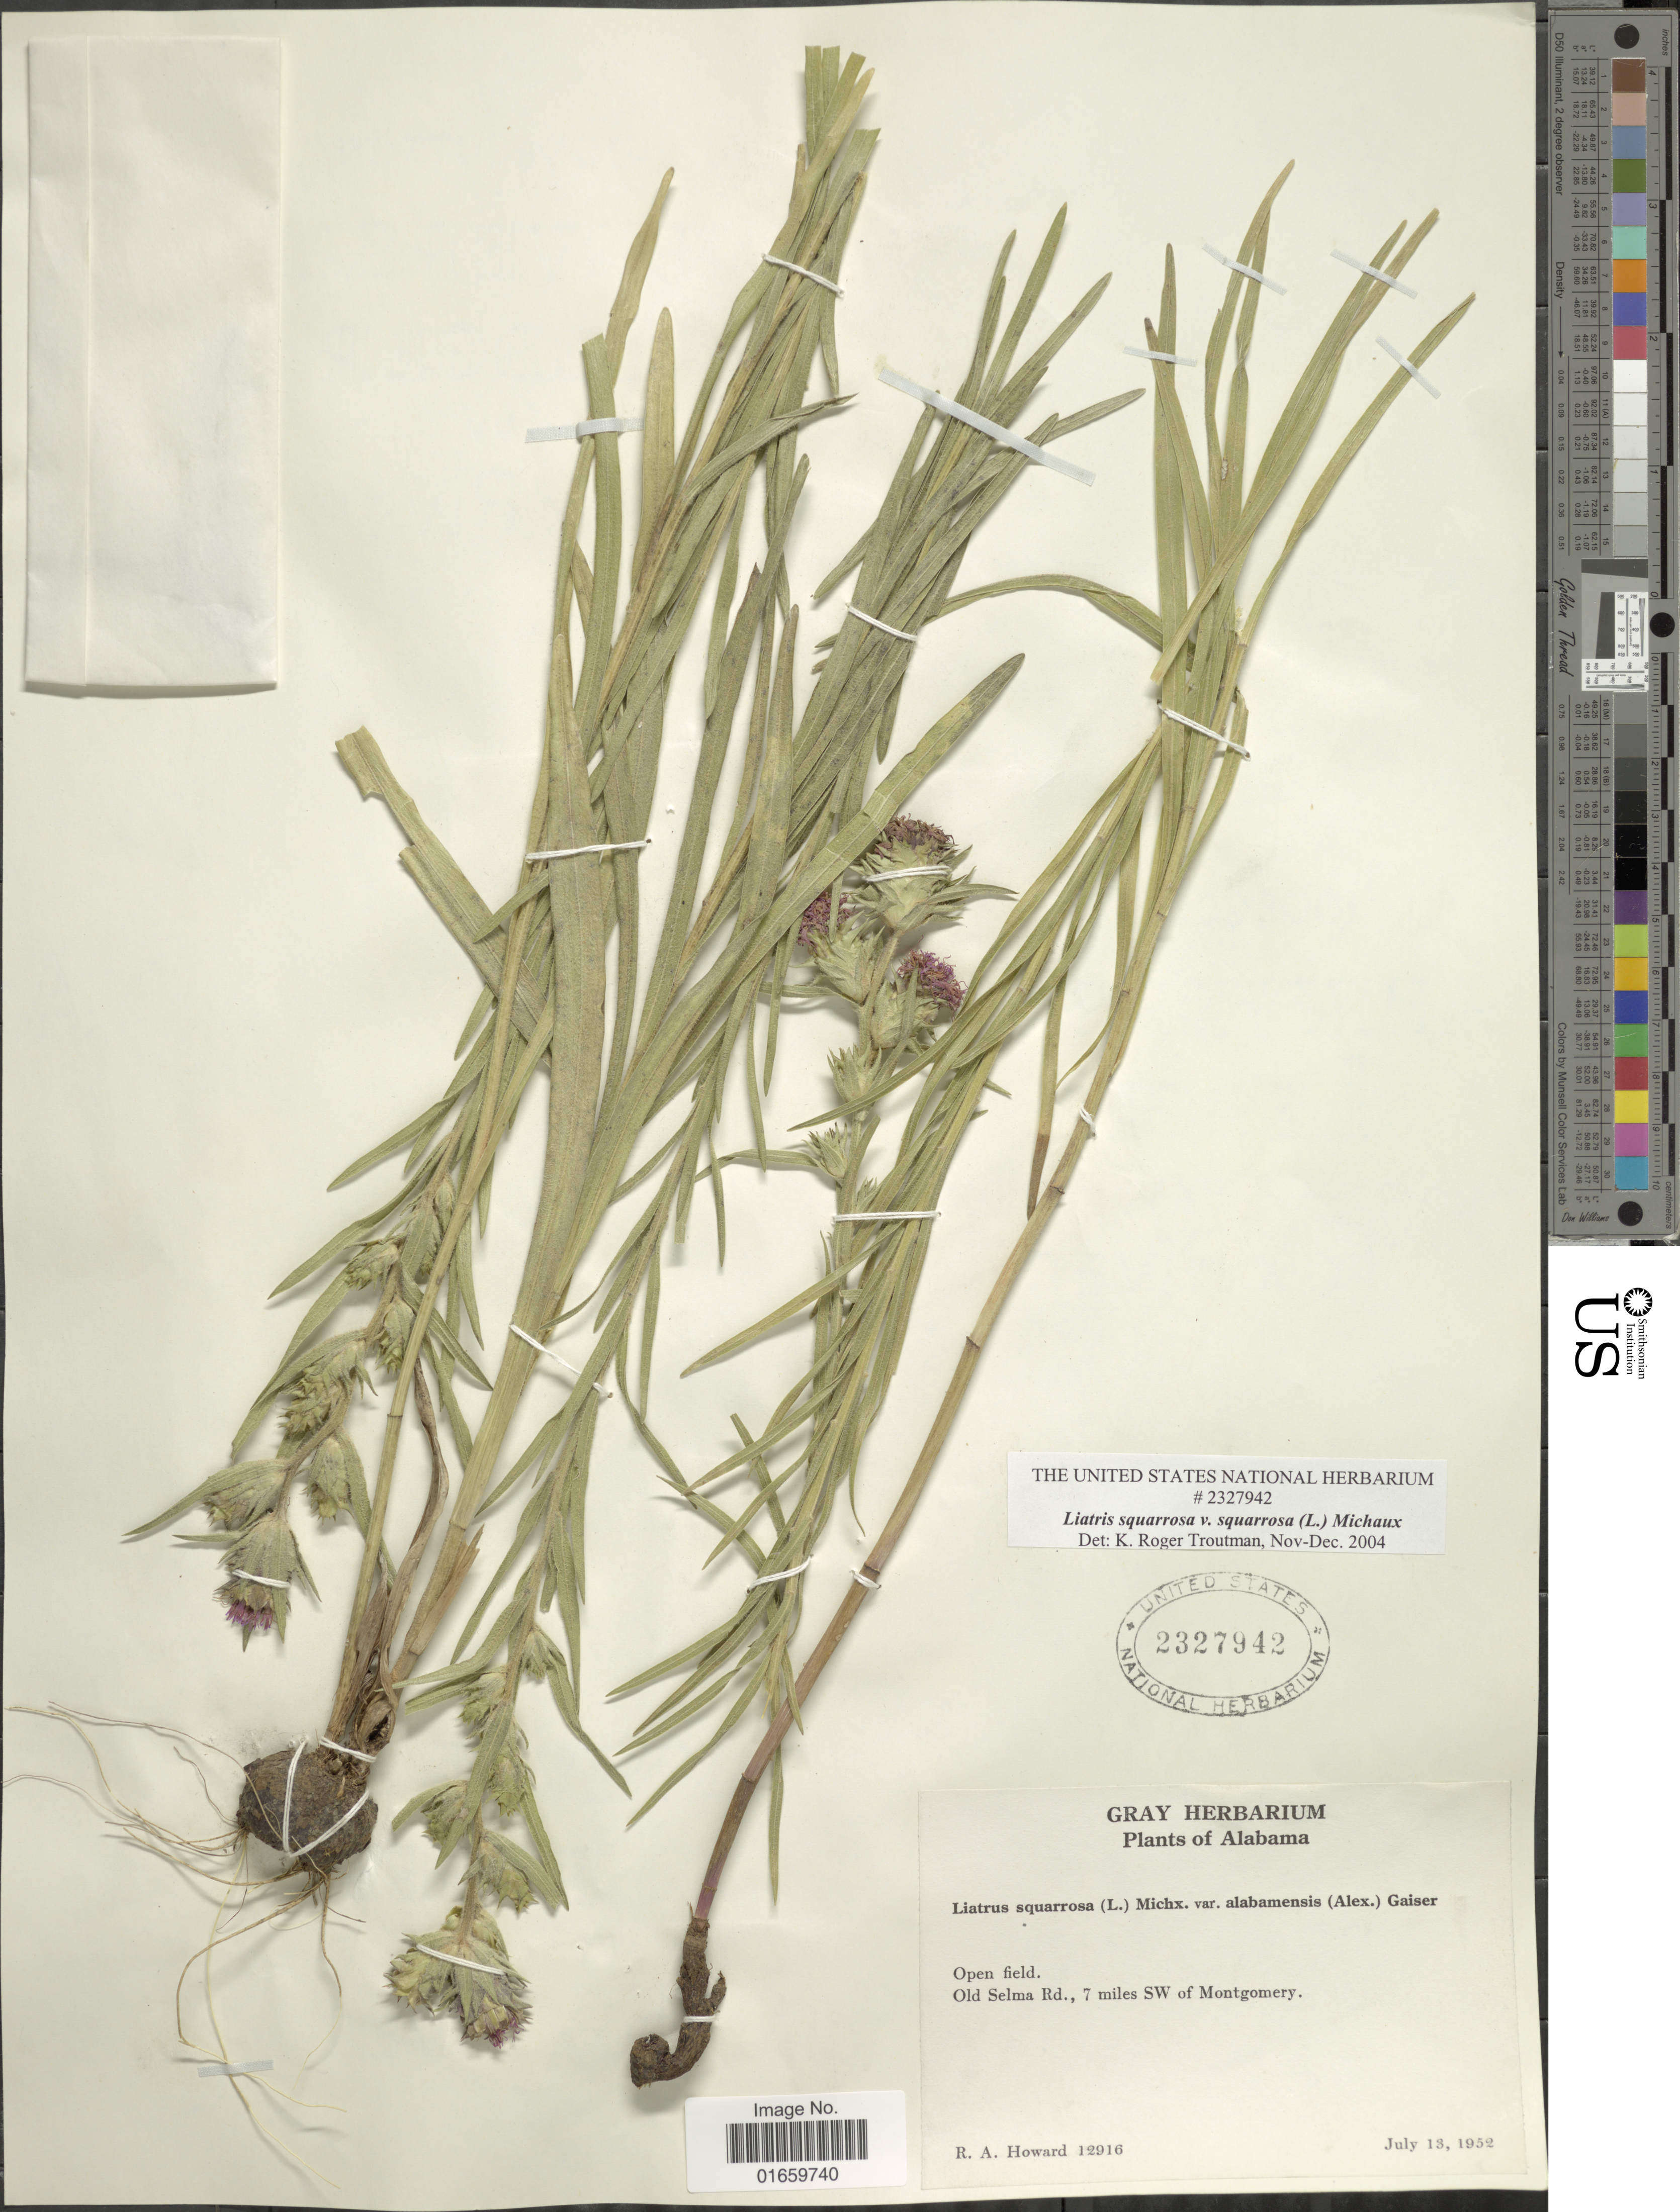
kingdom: Plantae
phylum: Tracheophyta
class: Magnoliopsida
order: Asterales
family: Asteraceae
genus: Liatris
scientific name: Liatris squarrosa var. alabamensis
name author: (Alexander) Gaiser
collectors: R. A. Howard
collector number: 12916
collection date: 1952-07-13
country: United States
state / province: Alabama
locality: Old Selma Rd., 7 miles SW of Montgomery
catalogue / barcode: US 2327942